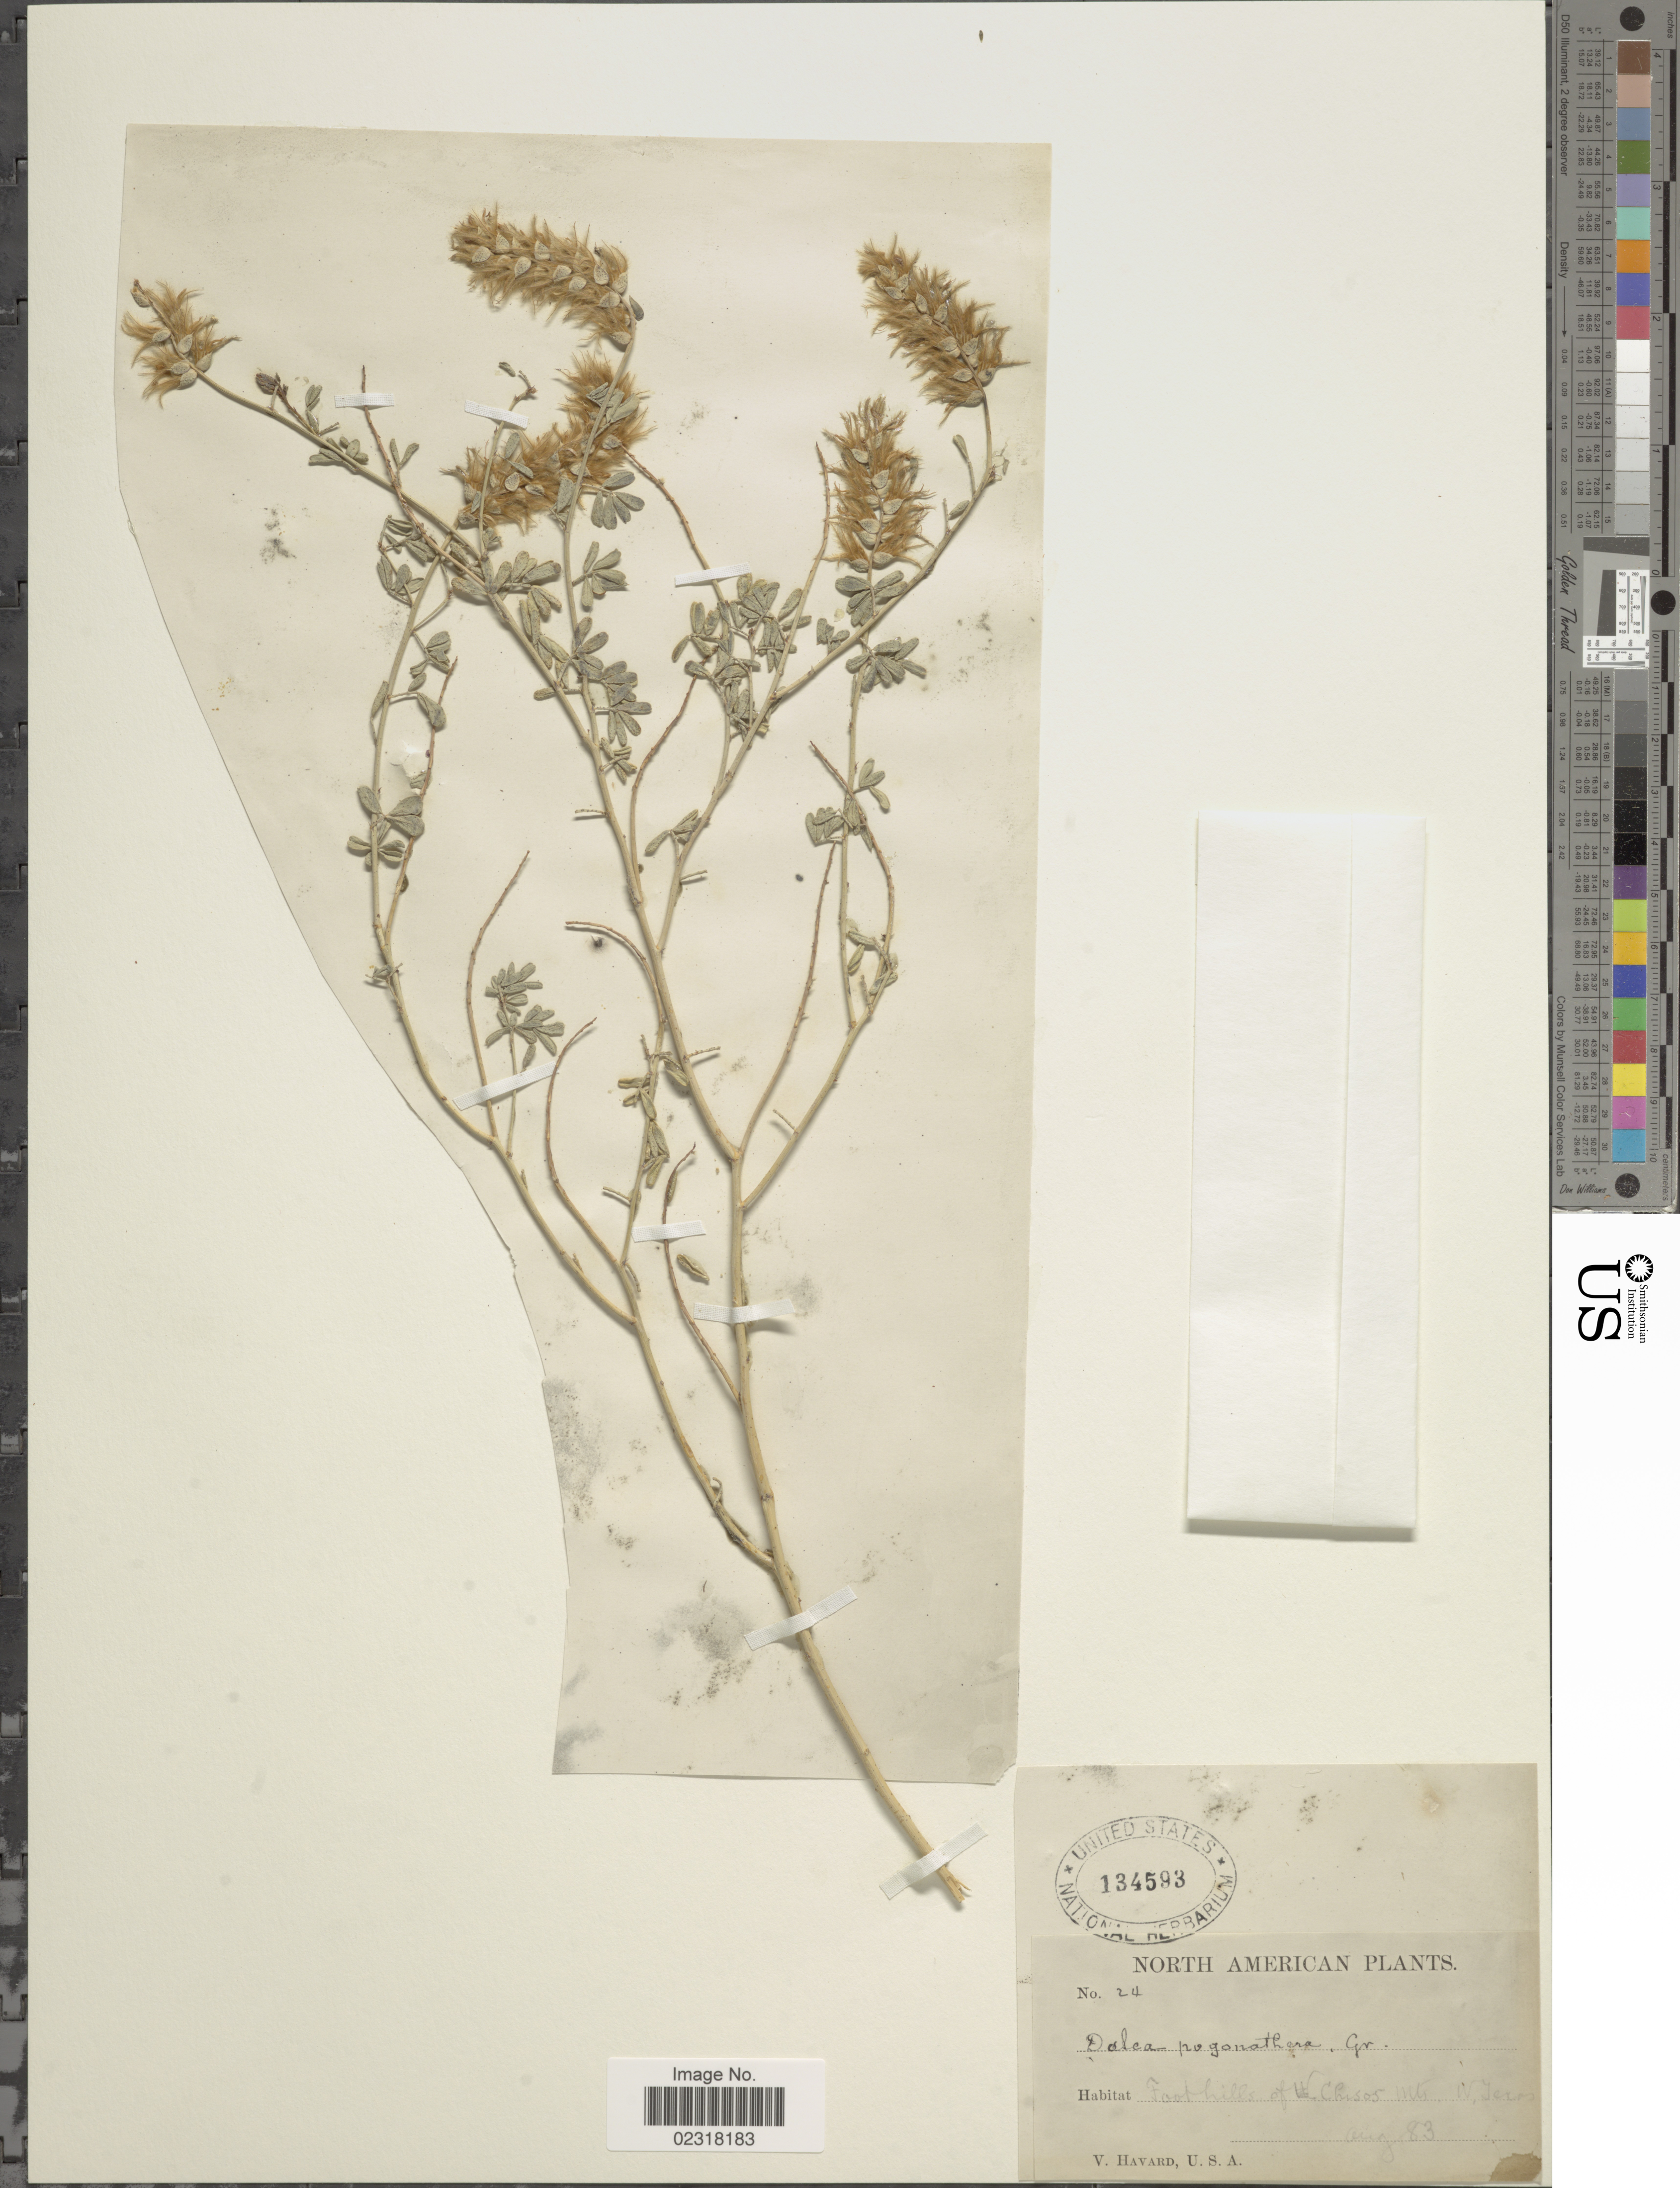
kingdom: Plantae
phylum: Tracheophyta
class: Magnoliopsida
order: Fabales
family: Fabaceae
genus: Dalea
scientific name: Dalea pogonathera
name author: A. Gray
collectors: V. Havard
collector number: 24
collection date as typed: Transcribed d/m/y: /8/83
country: United States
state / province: Texas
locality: Foothills of W Chisos Mts, W Texas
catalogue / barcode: US 134593